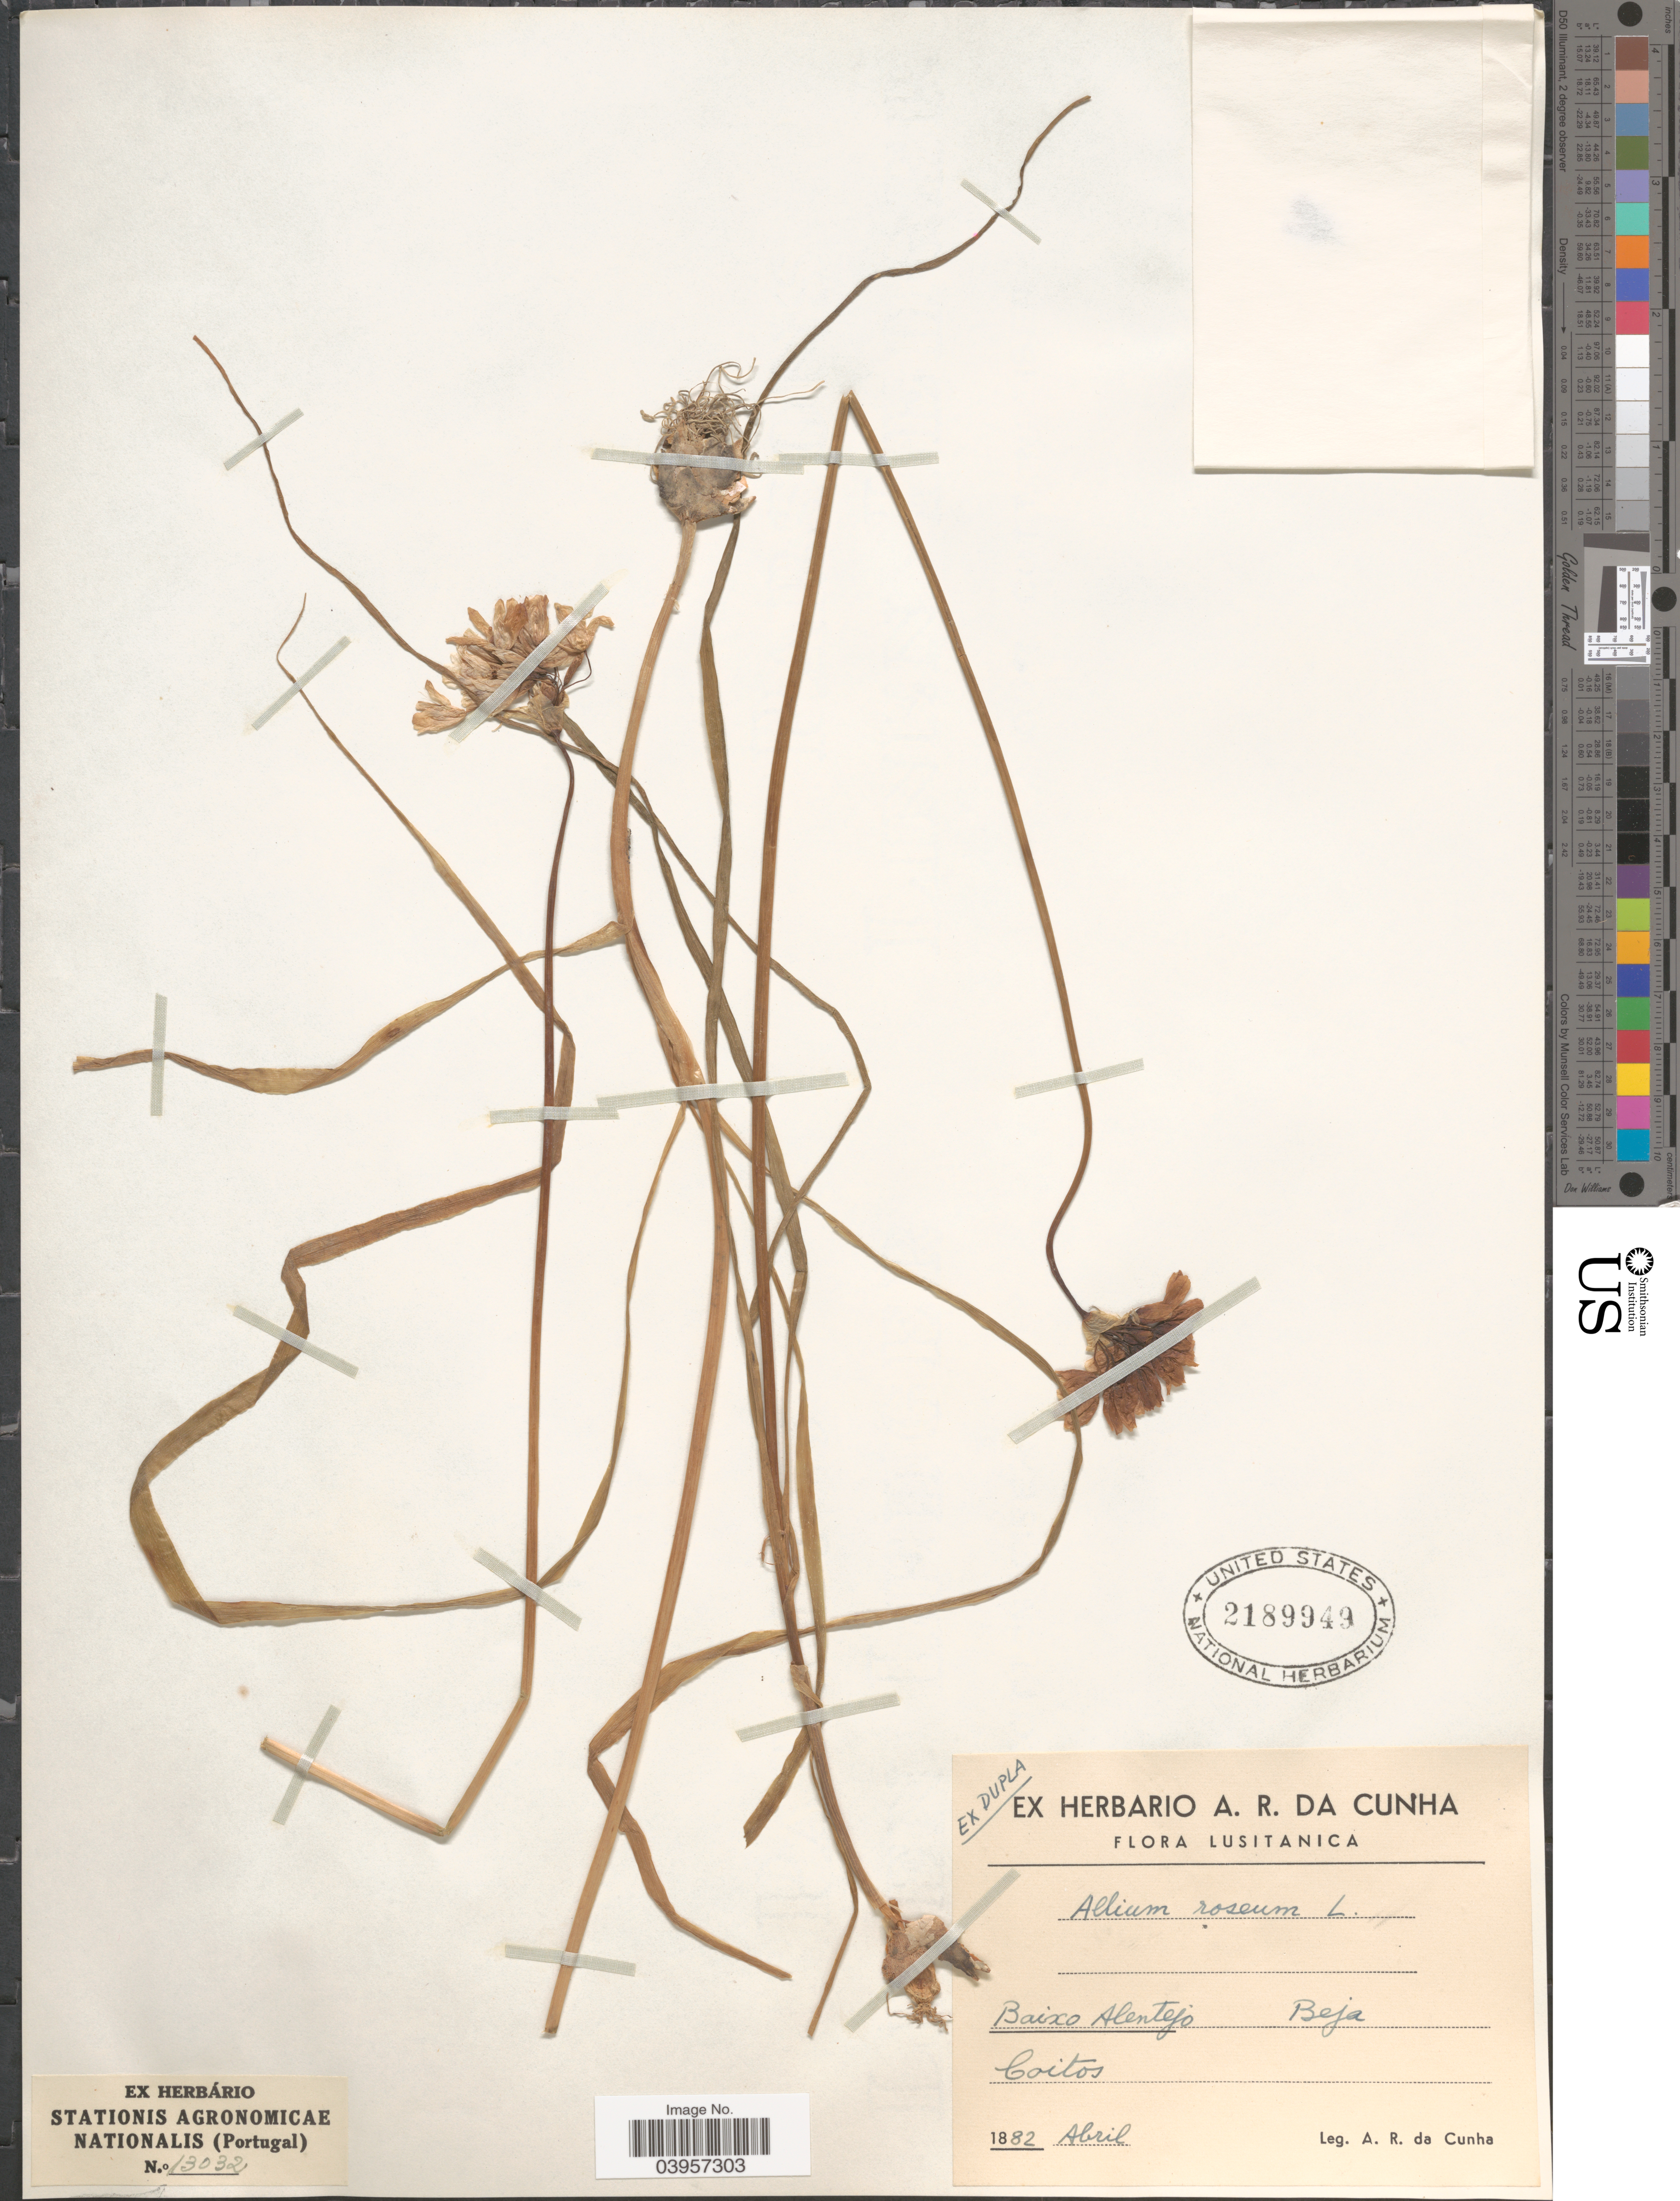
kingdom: Plantae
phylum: Tracheophyta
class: Liliopsida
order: Asparagales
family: Amaryllidaceae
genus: Allium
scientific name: Allium roseum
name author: L.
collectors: A. Da Cunha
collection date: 1882-04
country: Portugal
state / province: Beja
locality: Lusitanica. Baixo Alentejo. Caitos.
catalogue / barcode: US 2189949